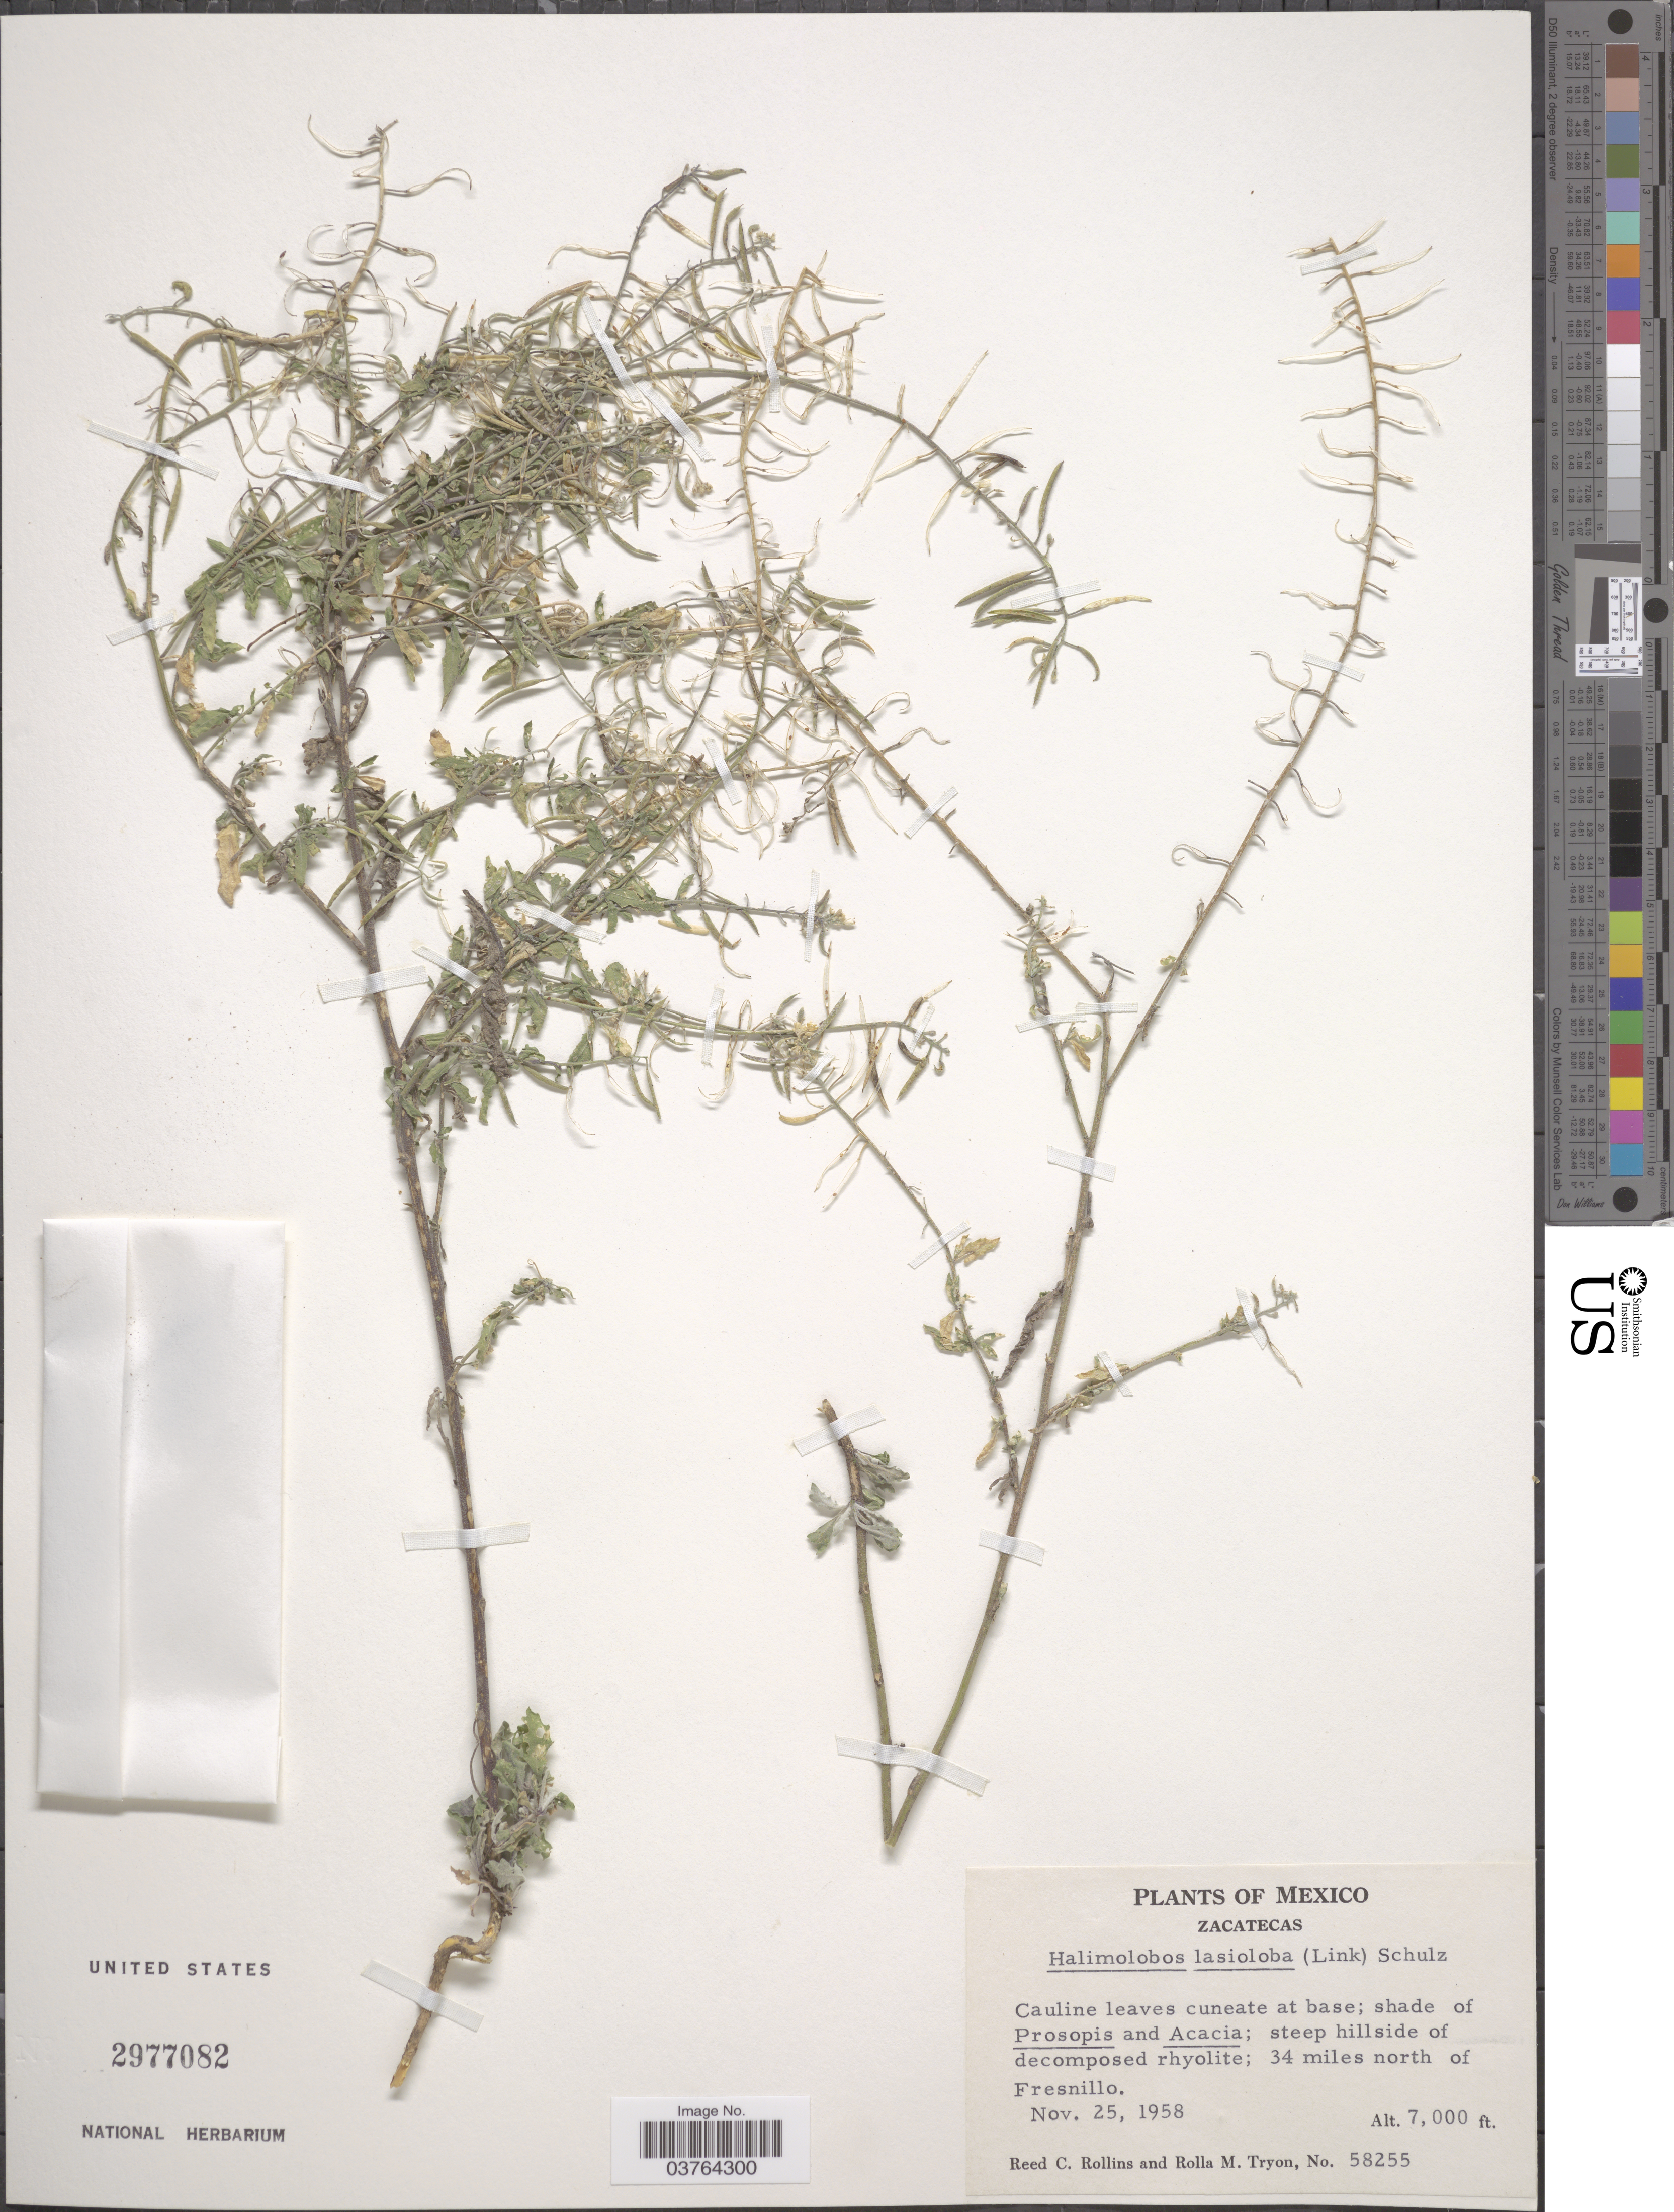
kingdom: Plantae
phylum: Tracheophyta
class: Magnoliopsida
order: Brassicales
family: Brassicaceae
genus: Halimolobos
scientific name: Halimolobos lasiolobus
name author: (Link) O.E. Schulz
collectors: R. C. Rollins & R. M. Tryon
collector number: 58255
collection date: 1958-11-25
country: Mexico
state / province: Zacatecas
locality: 34 miles north of Fresnillo.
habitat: steep hillside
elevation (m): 2134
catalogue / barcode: US 2977082